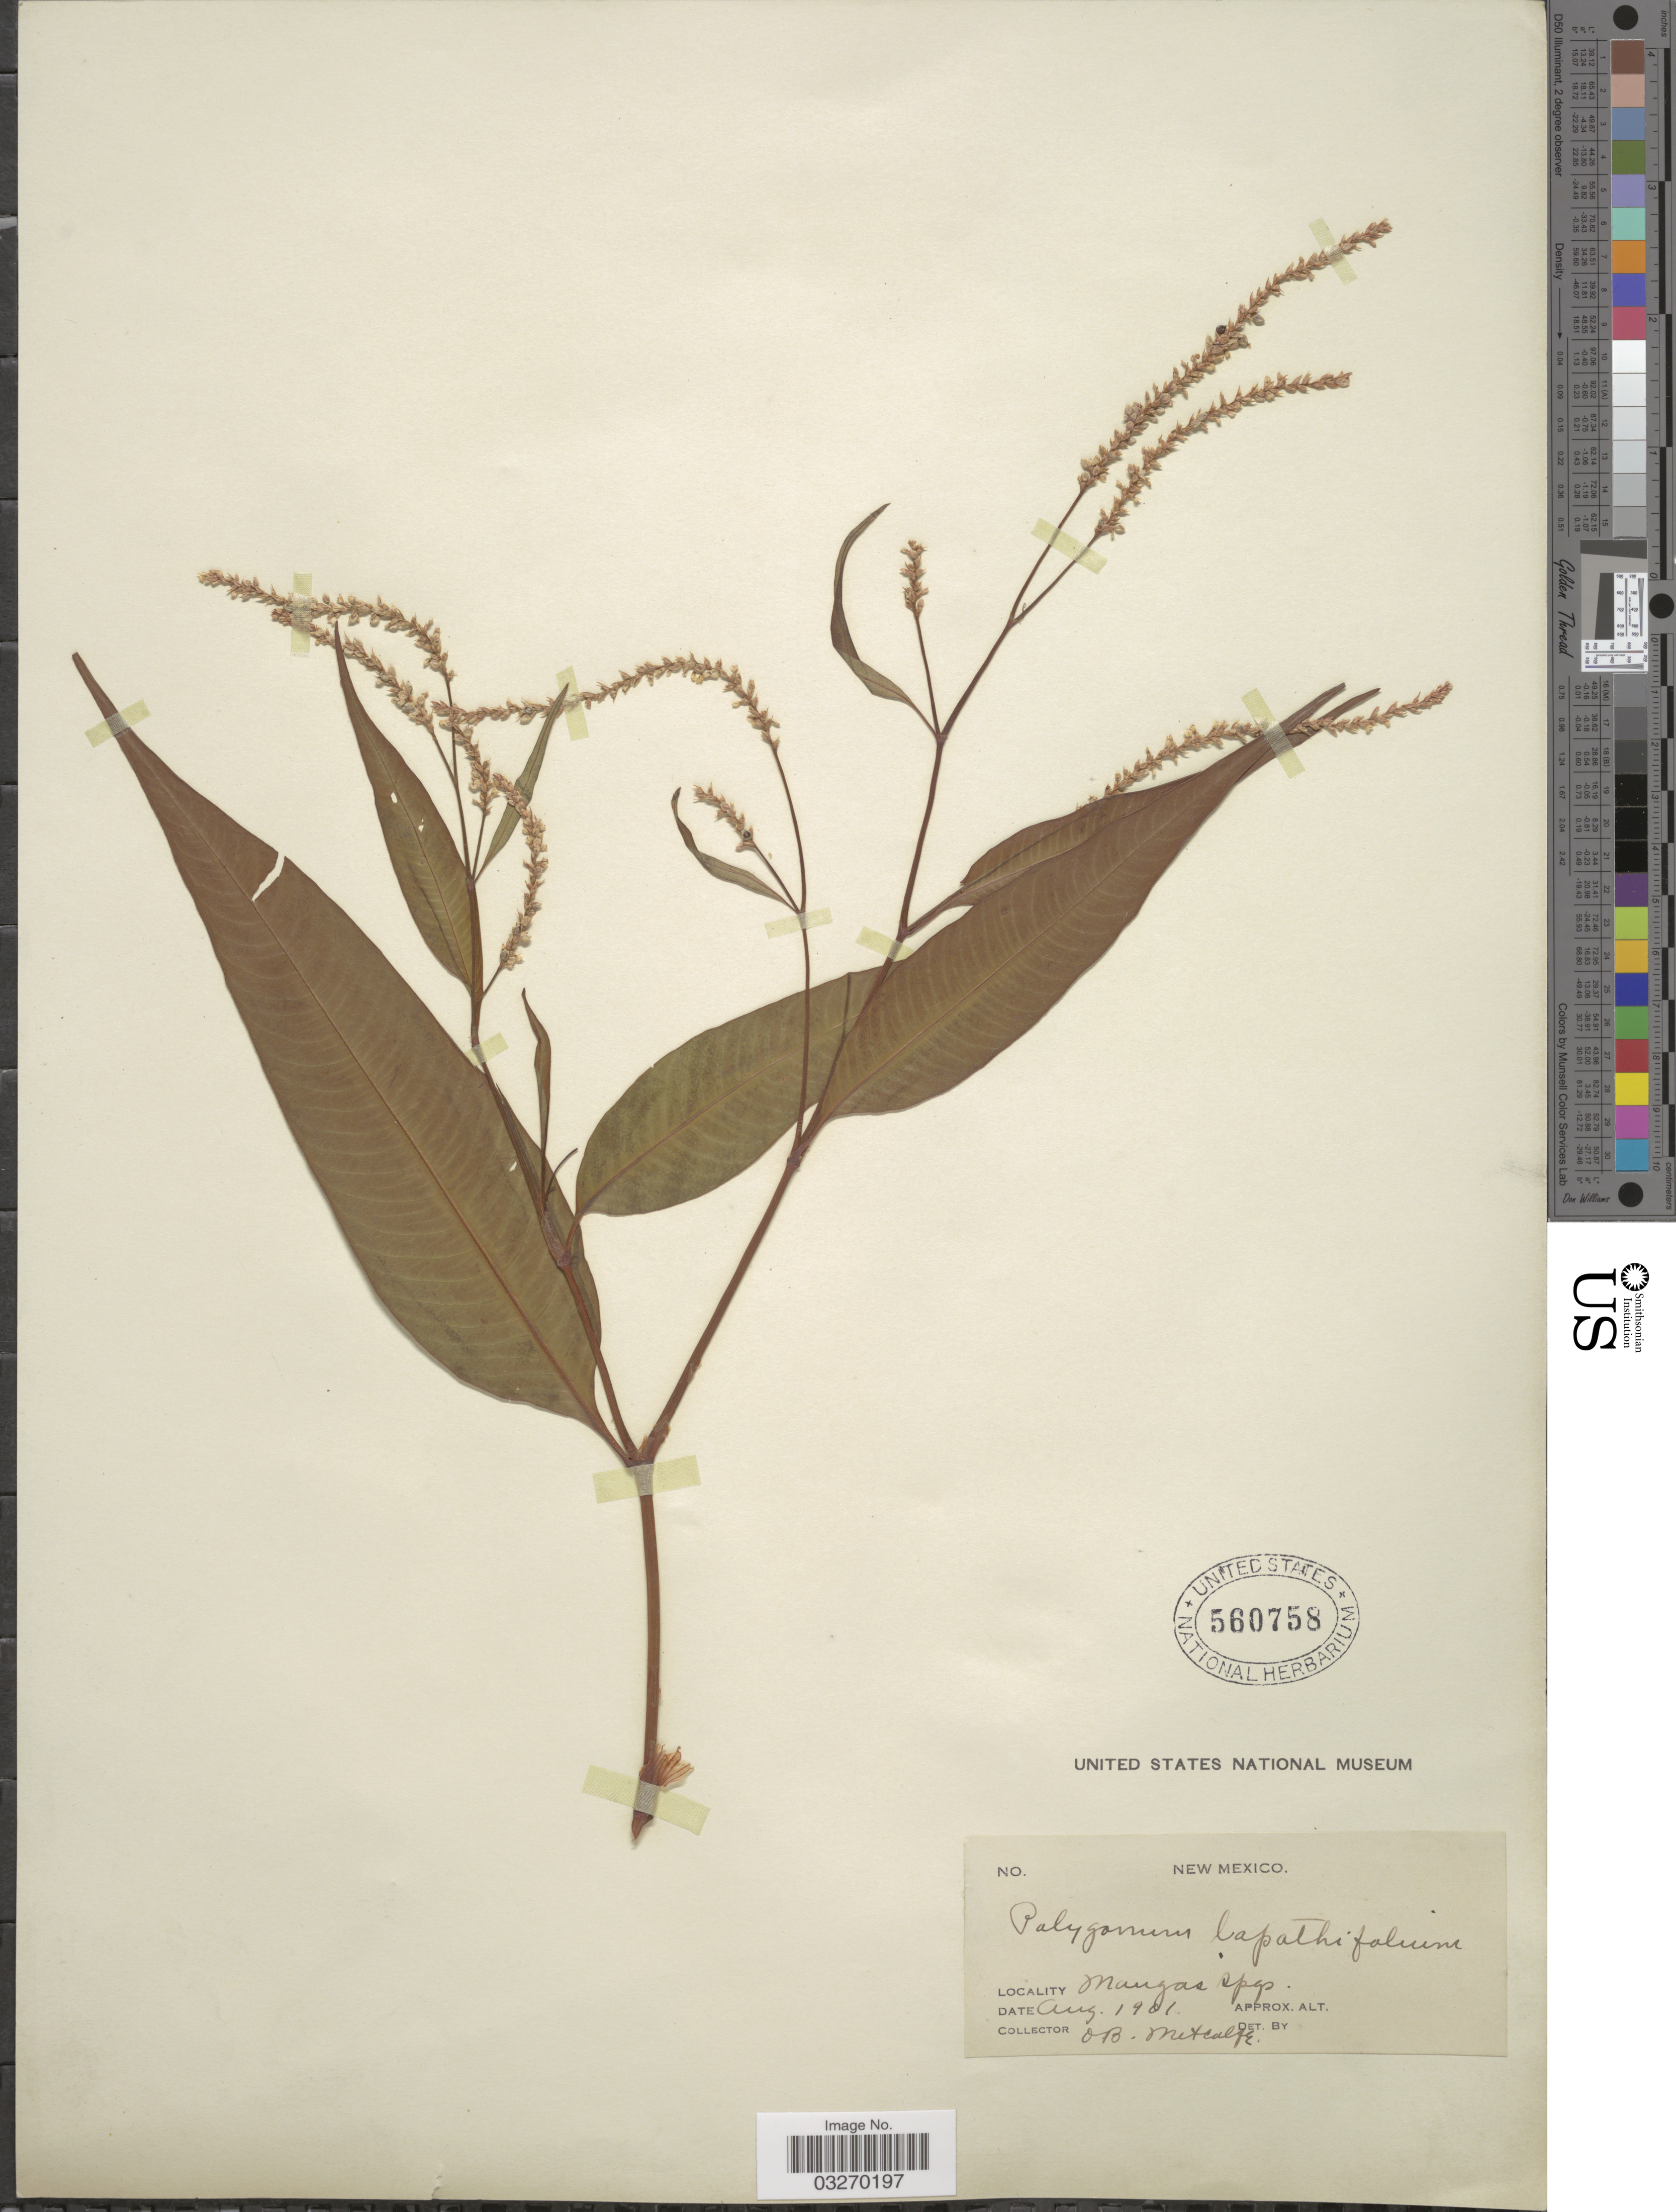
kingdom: Plantae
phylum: Tracheophyta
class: Magnoliopsida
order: Caryophyllales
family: Polygonaceae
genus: Persicaria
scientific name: Persicaria lapathifolia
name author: (L.) Delarbre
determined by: Atha, D. E.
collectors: O. B. Metcalfe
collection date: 1901-08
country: United States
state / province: New Mexico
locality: Mangas Spgs.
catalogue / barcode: US 560758